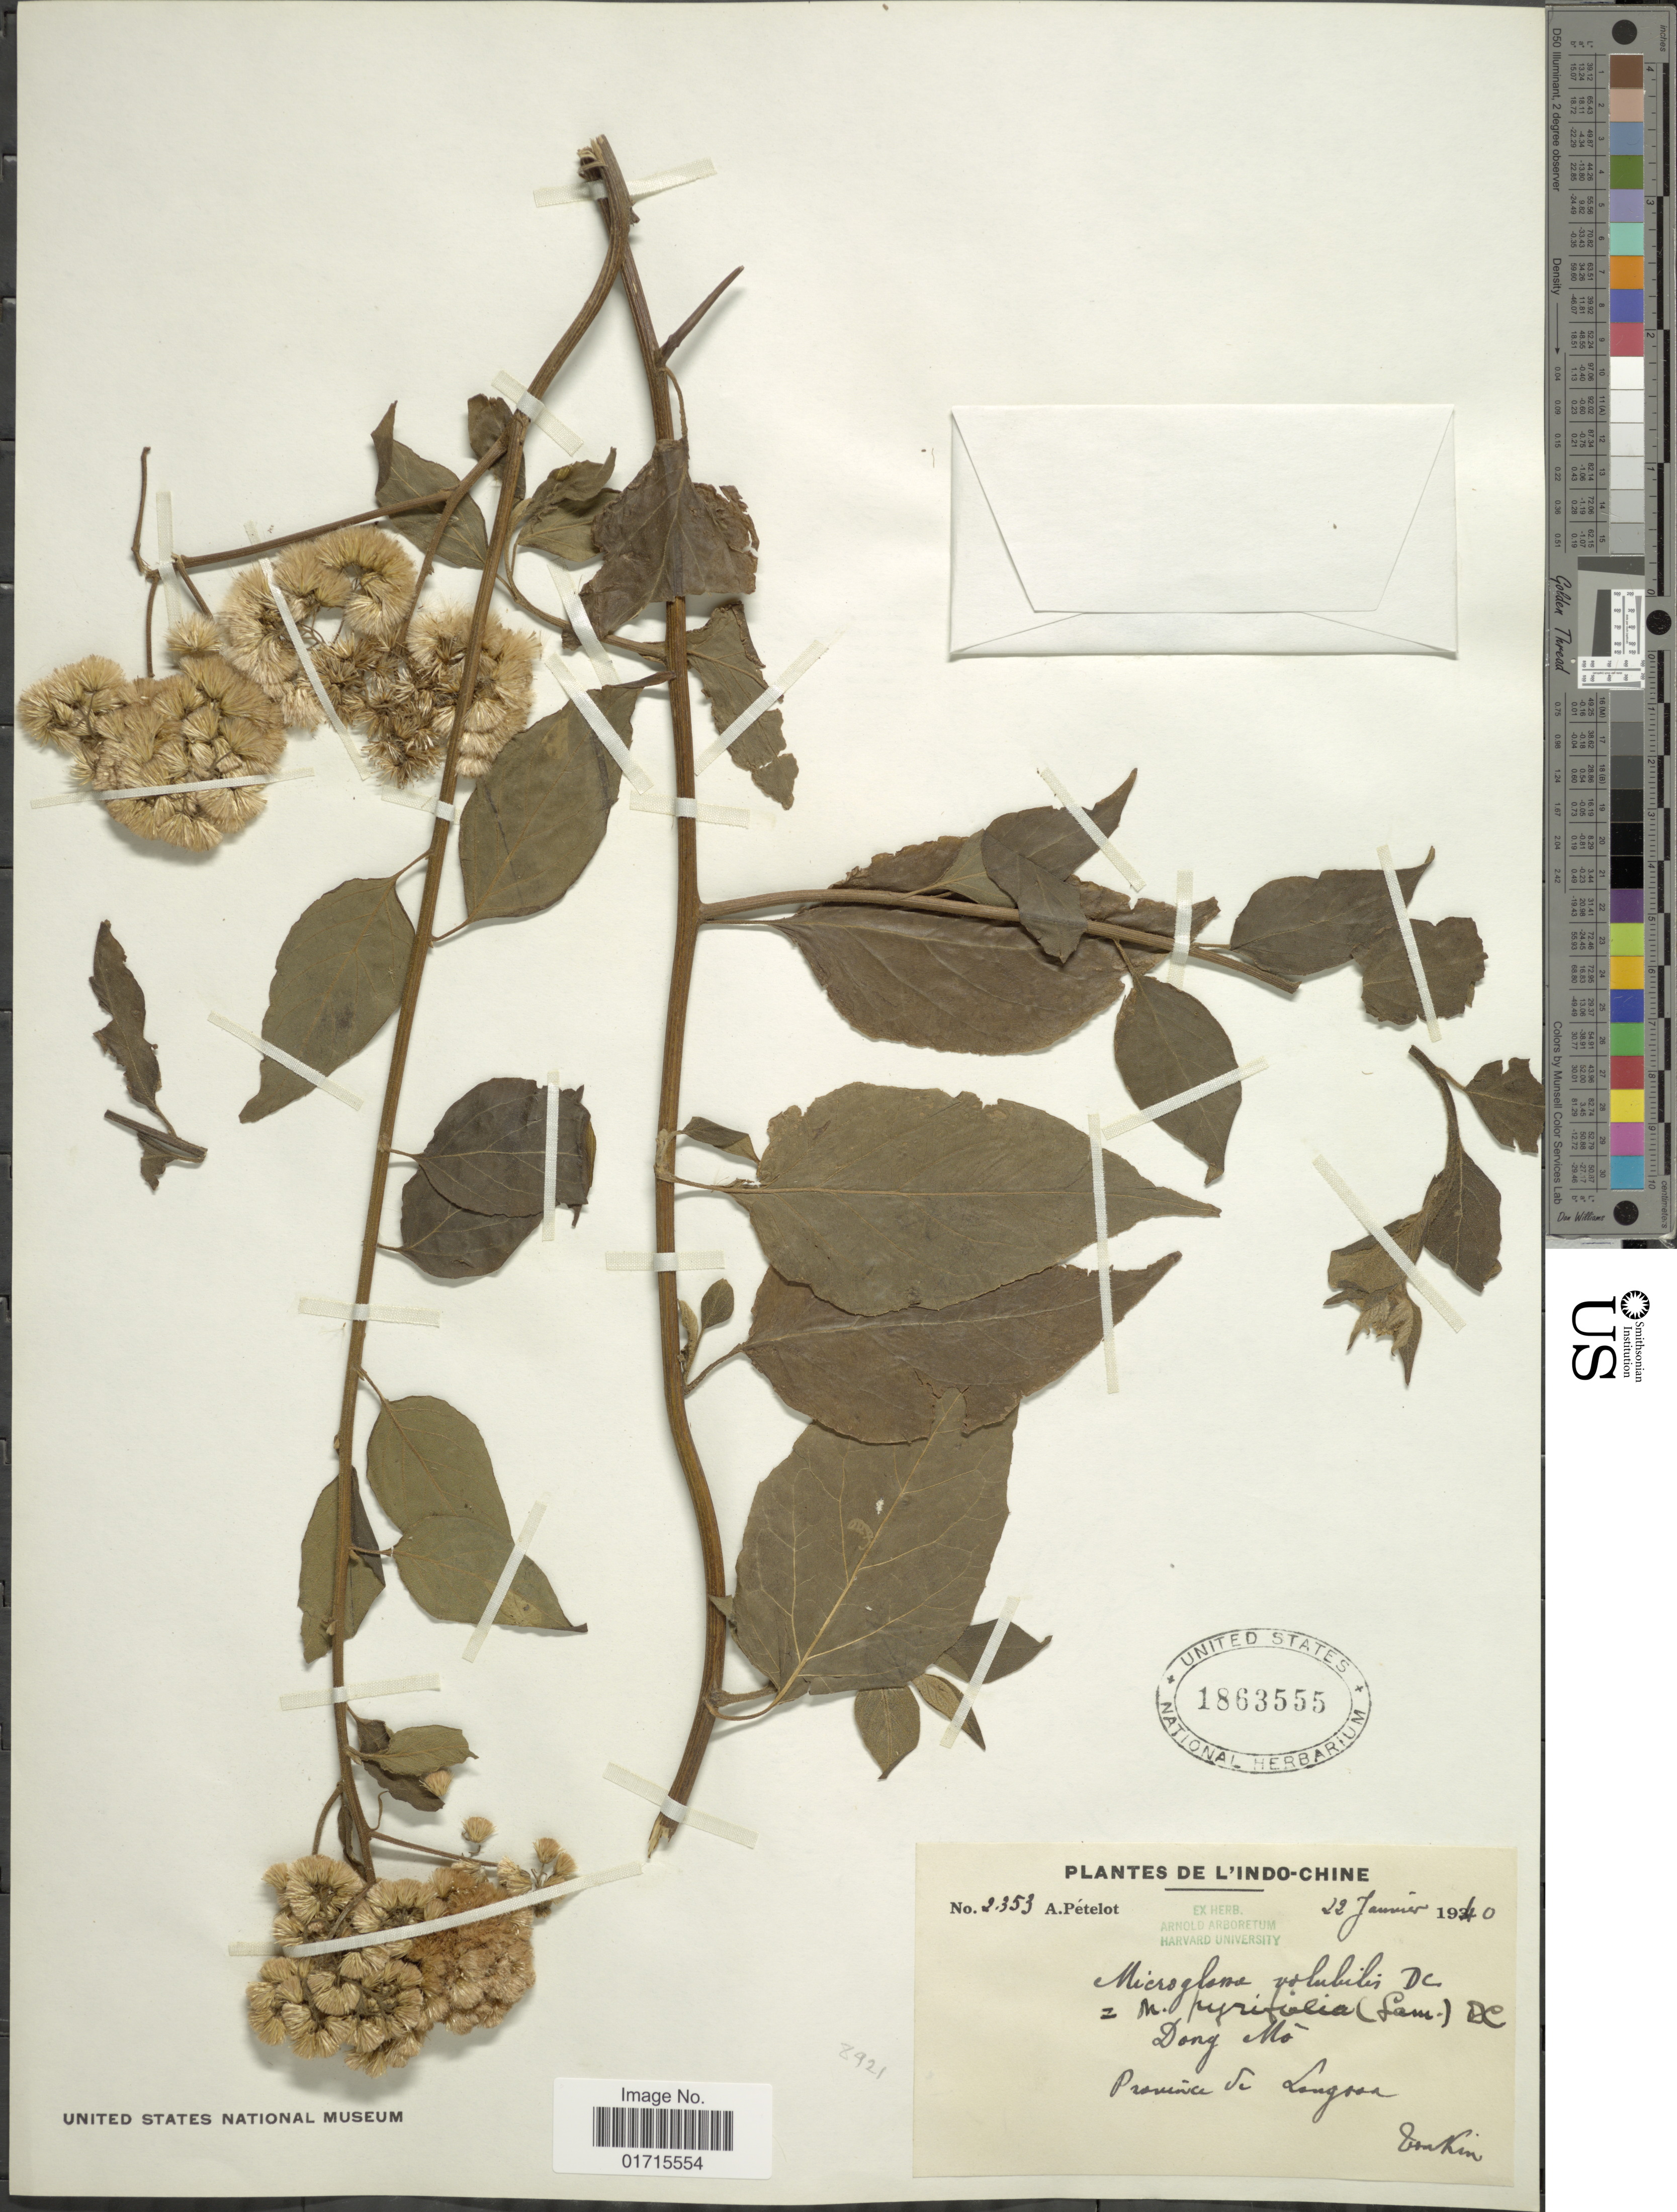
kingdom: Plantae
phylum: Tracheophyta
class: Magnoliopsida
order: Asterales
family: Asteraceae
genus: Microglossa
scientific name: Microglossa pyrifolia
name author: (Lam.) Kuntze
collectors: A. Petelot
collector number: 2353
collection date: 1940-01-22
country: Vietnam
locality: Tonkin. Province de Langosa [interpreted]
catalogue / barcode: US 1863555